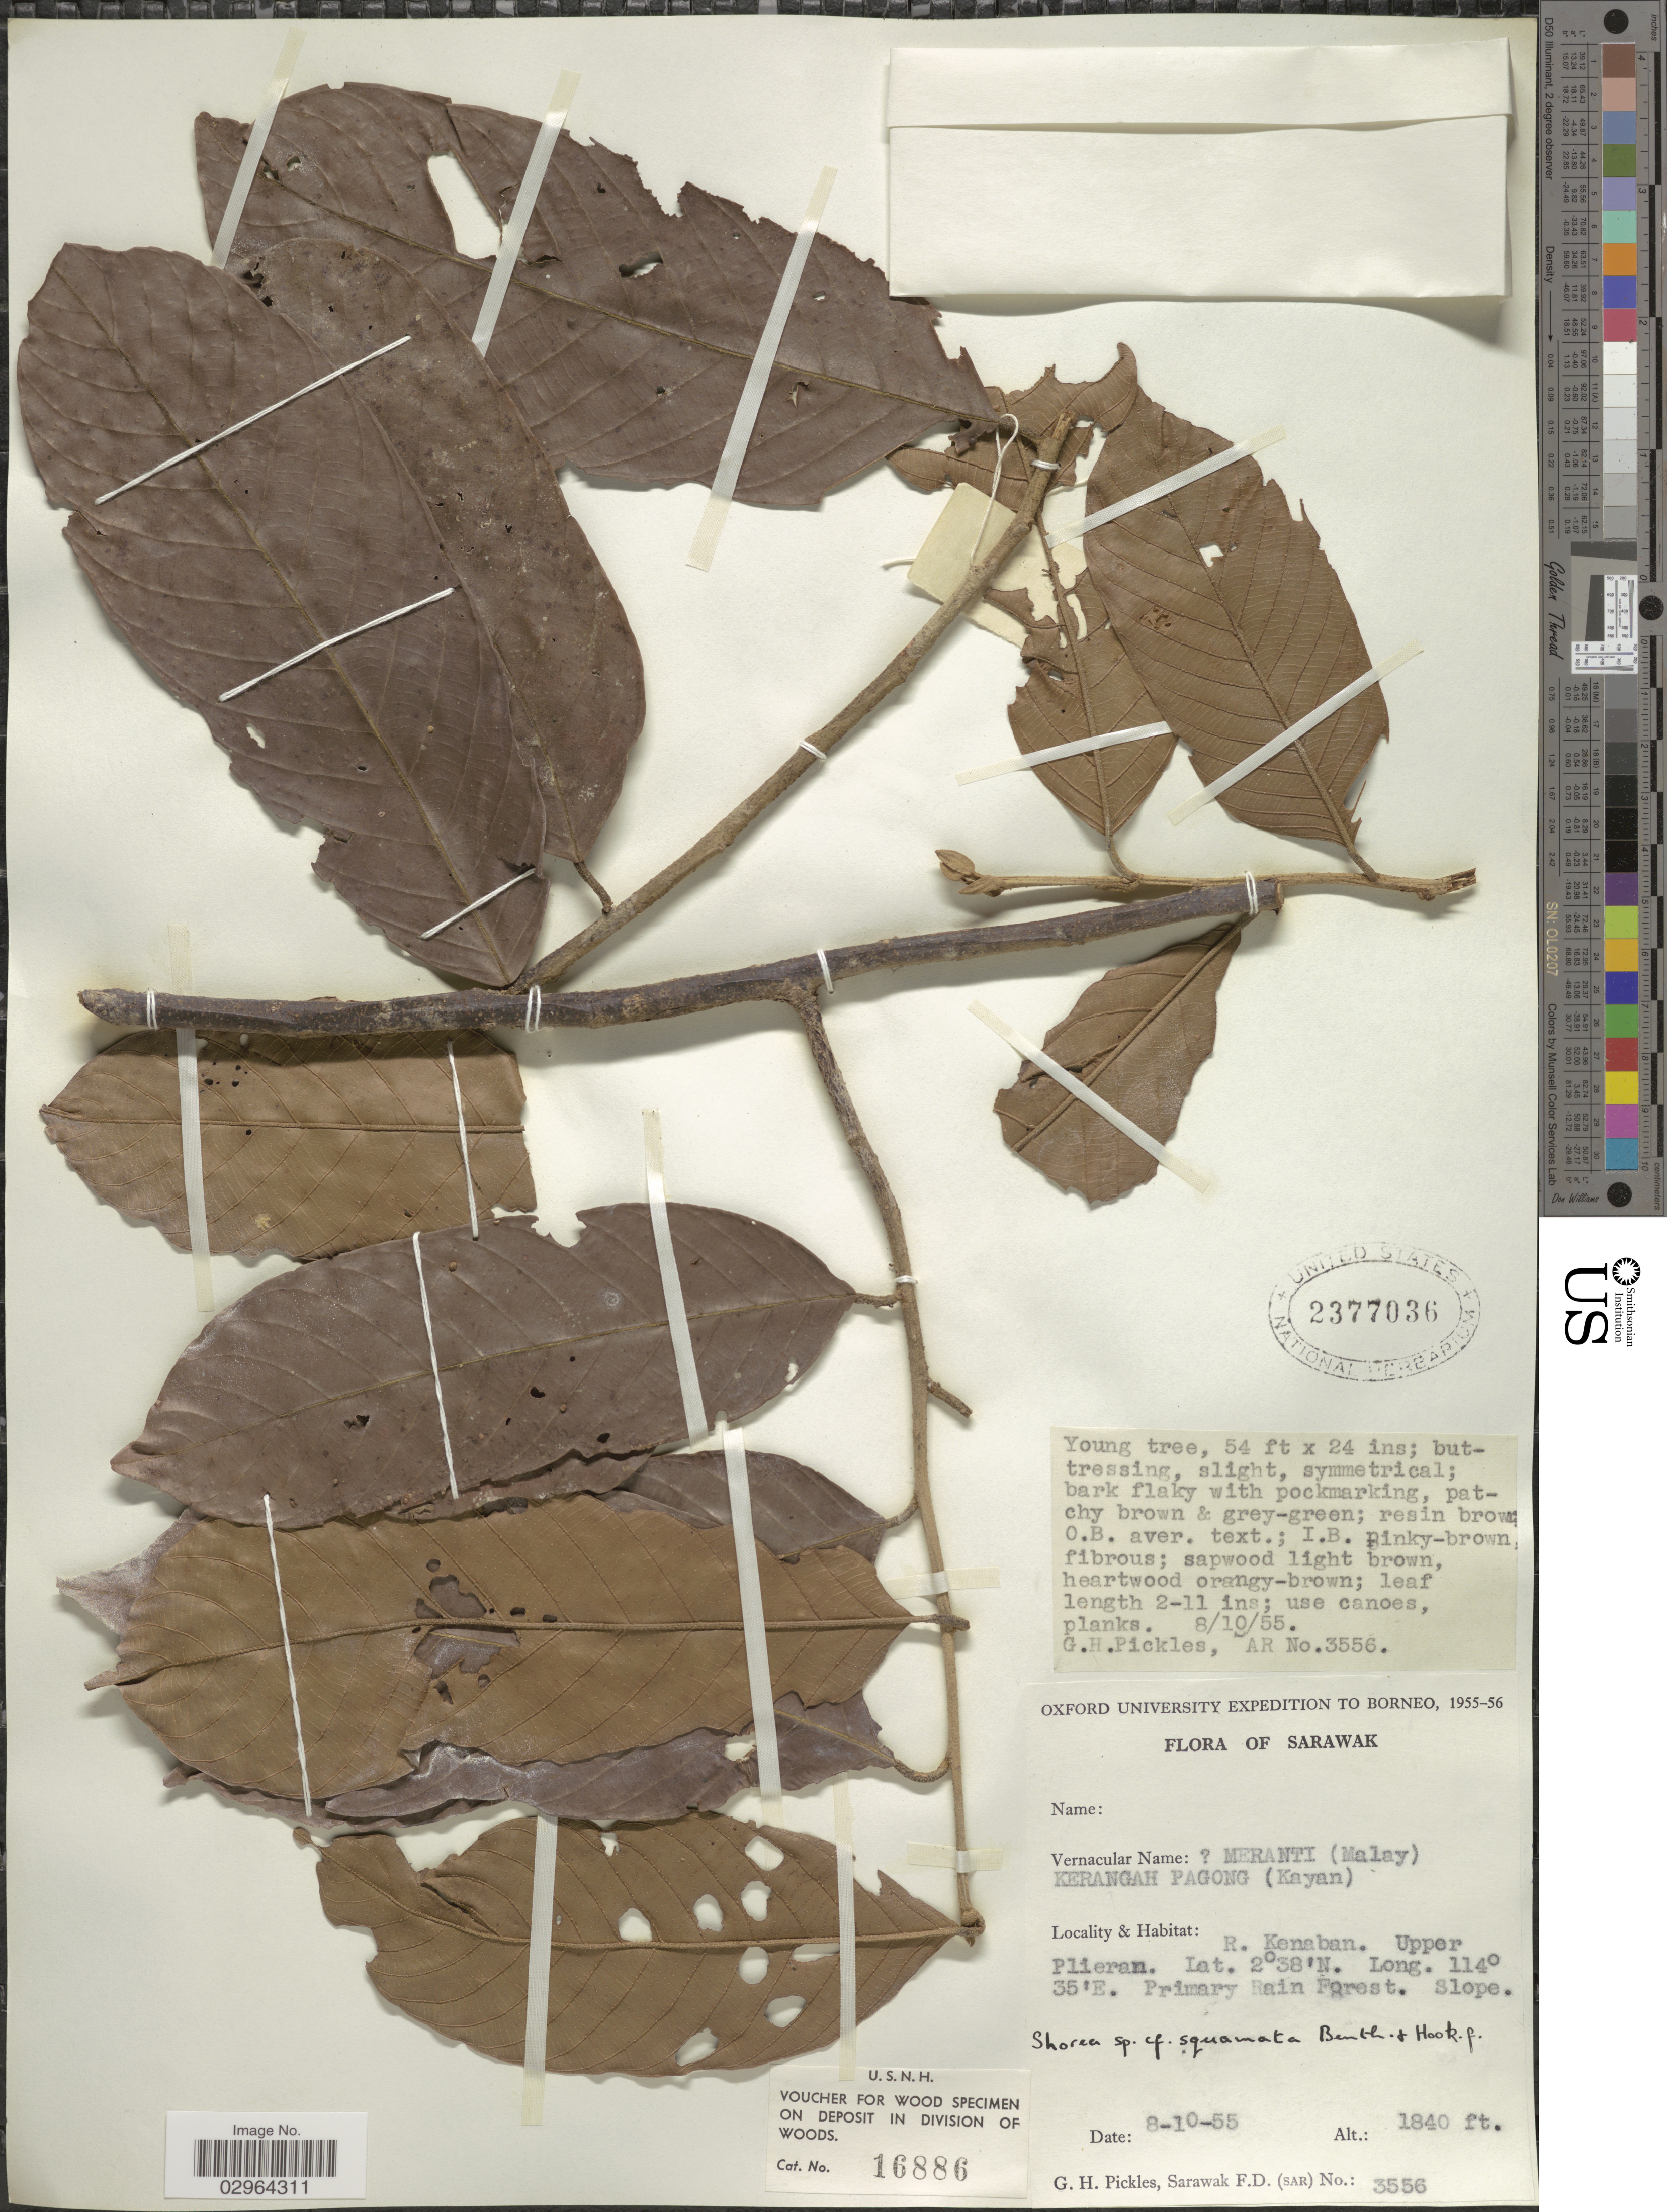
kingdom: Plantae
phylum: Tracheophyta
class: Magnoliopsida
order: Malvales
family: Dipterocarpaceae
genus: Rubroshorea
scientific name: Rubroshorea fallax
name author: (Meijer) P.S. Ashton & J. Heck.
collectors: G. Pickles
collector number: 3556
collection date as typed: Transcribed d/m/y: 8/10/55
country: Malaysia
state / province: Sarawak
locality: Borneo. R. Kenaban. Upper Plieran.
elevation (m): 561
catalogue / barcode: US 2377036